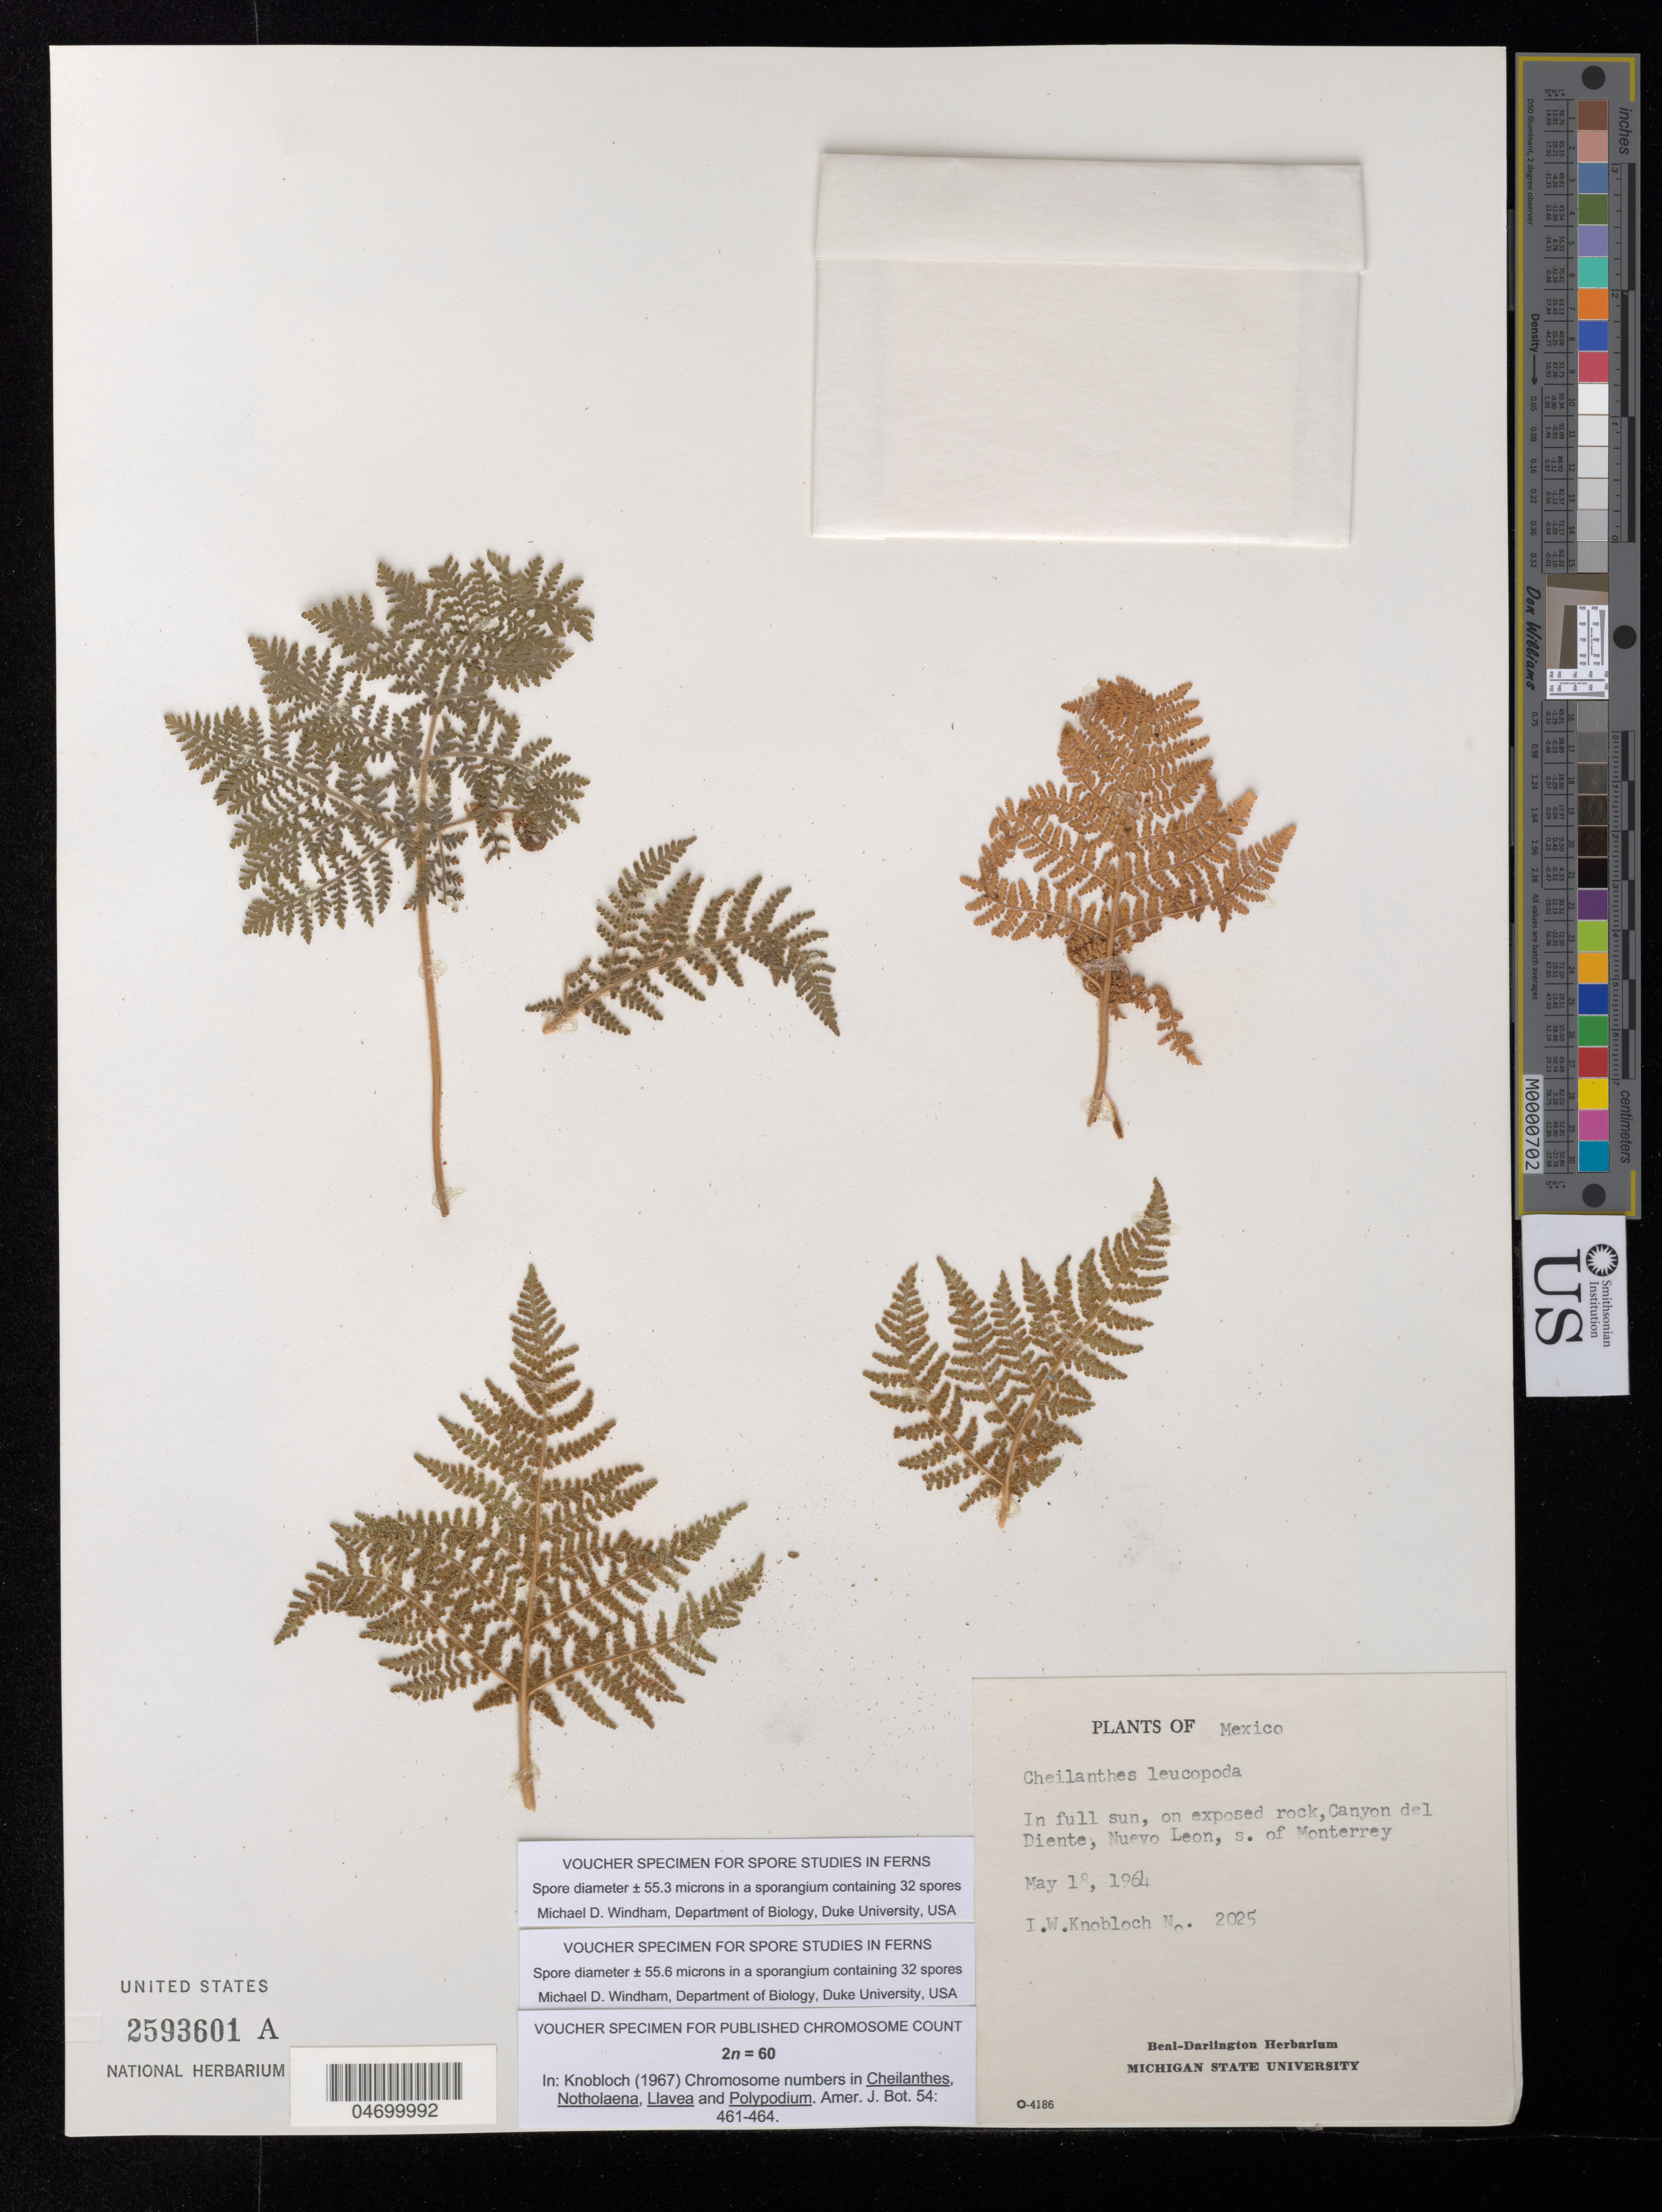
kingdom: Plantae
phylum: Tracheophyta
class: Polypodiopsida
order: Polypodiales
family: Pteridaceae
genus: Cheilanthes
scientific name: Cheilanthes leucopoda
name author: Link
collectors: I. W. Knobloch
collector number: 2025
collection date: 1964-05-18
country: Mexico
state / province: Nuevo León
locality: In full sun, on exposed rock, Canyon del Diente, s. of Monterrey.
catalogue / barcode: US 2593601